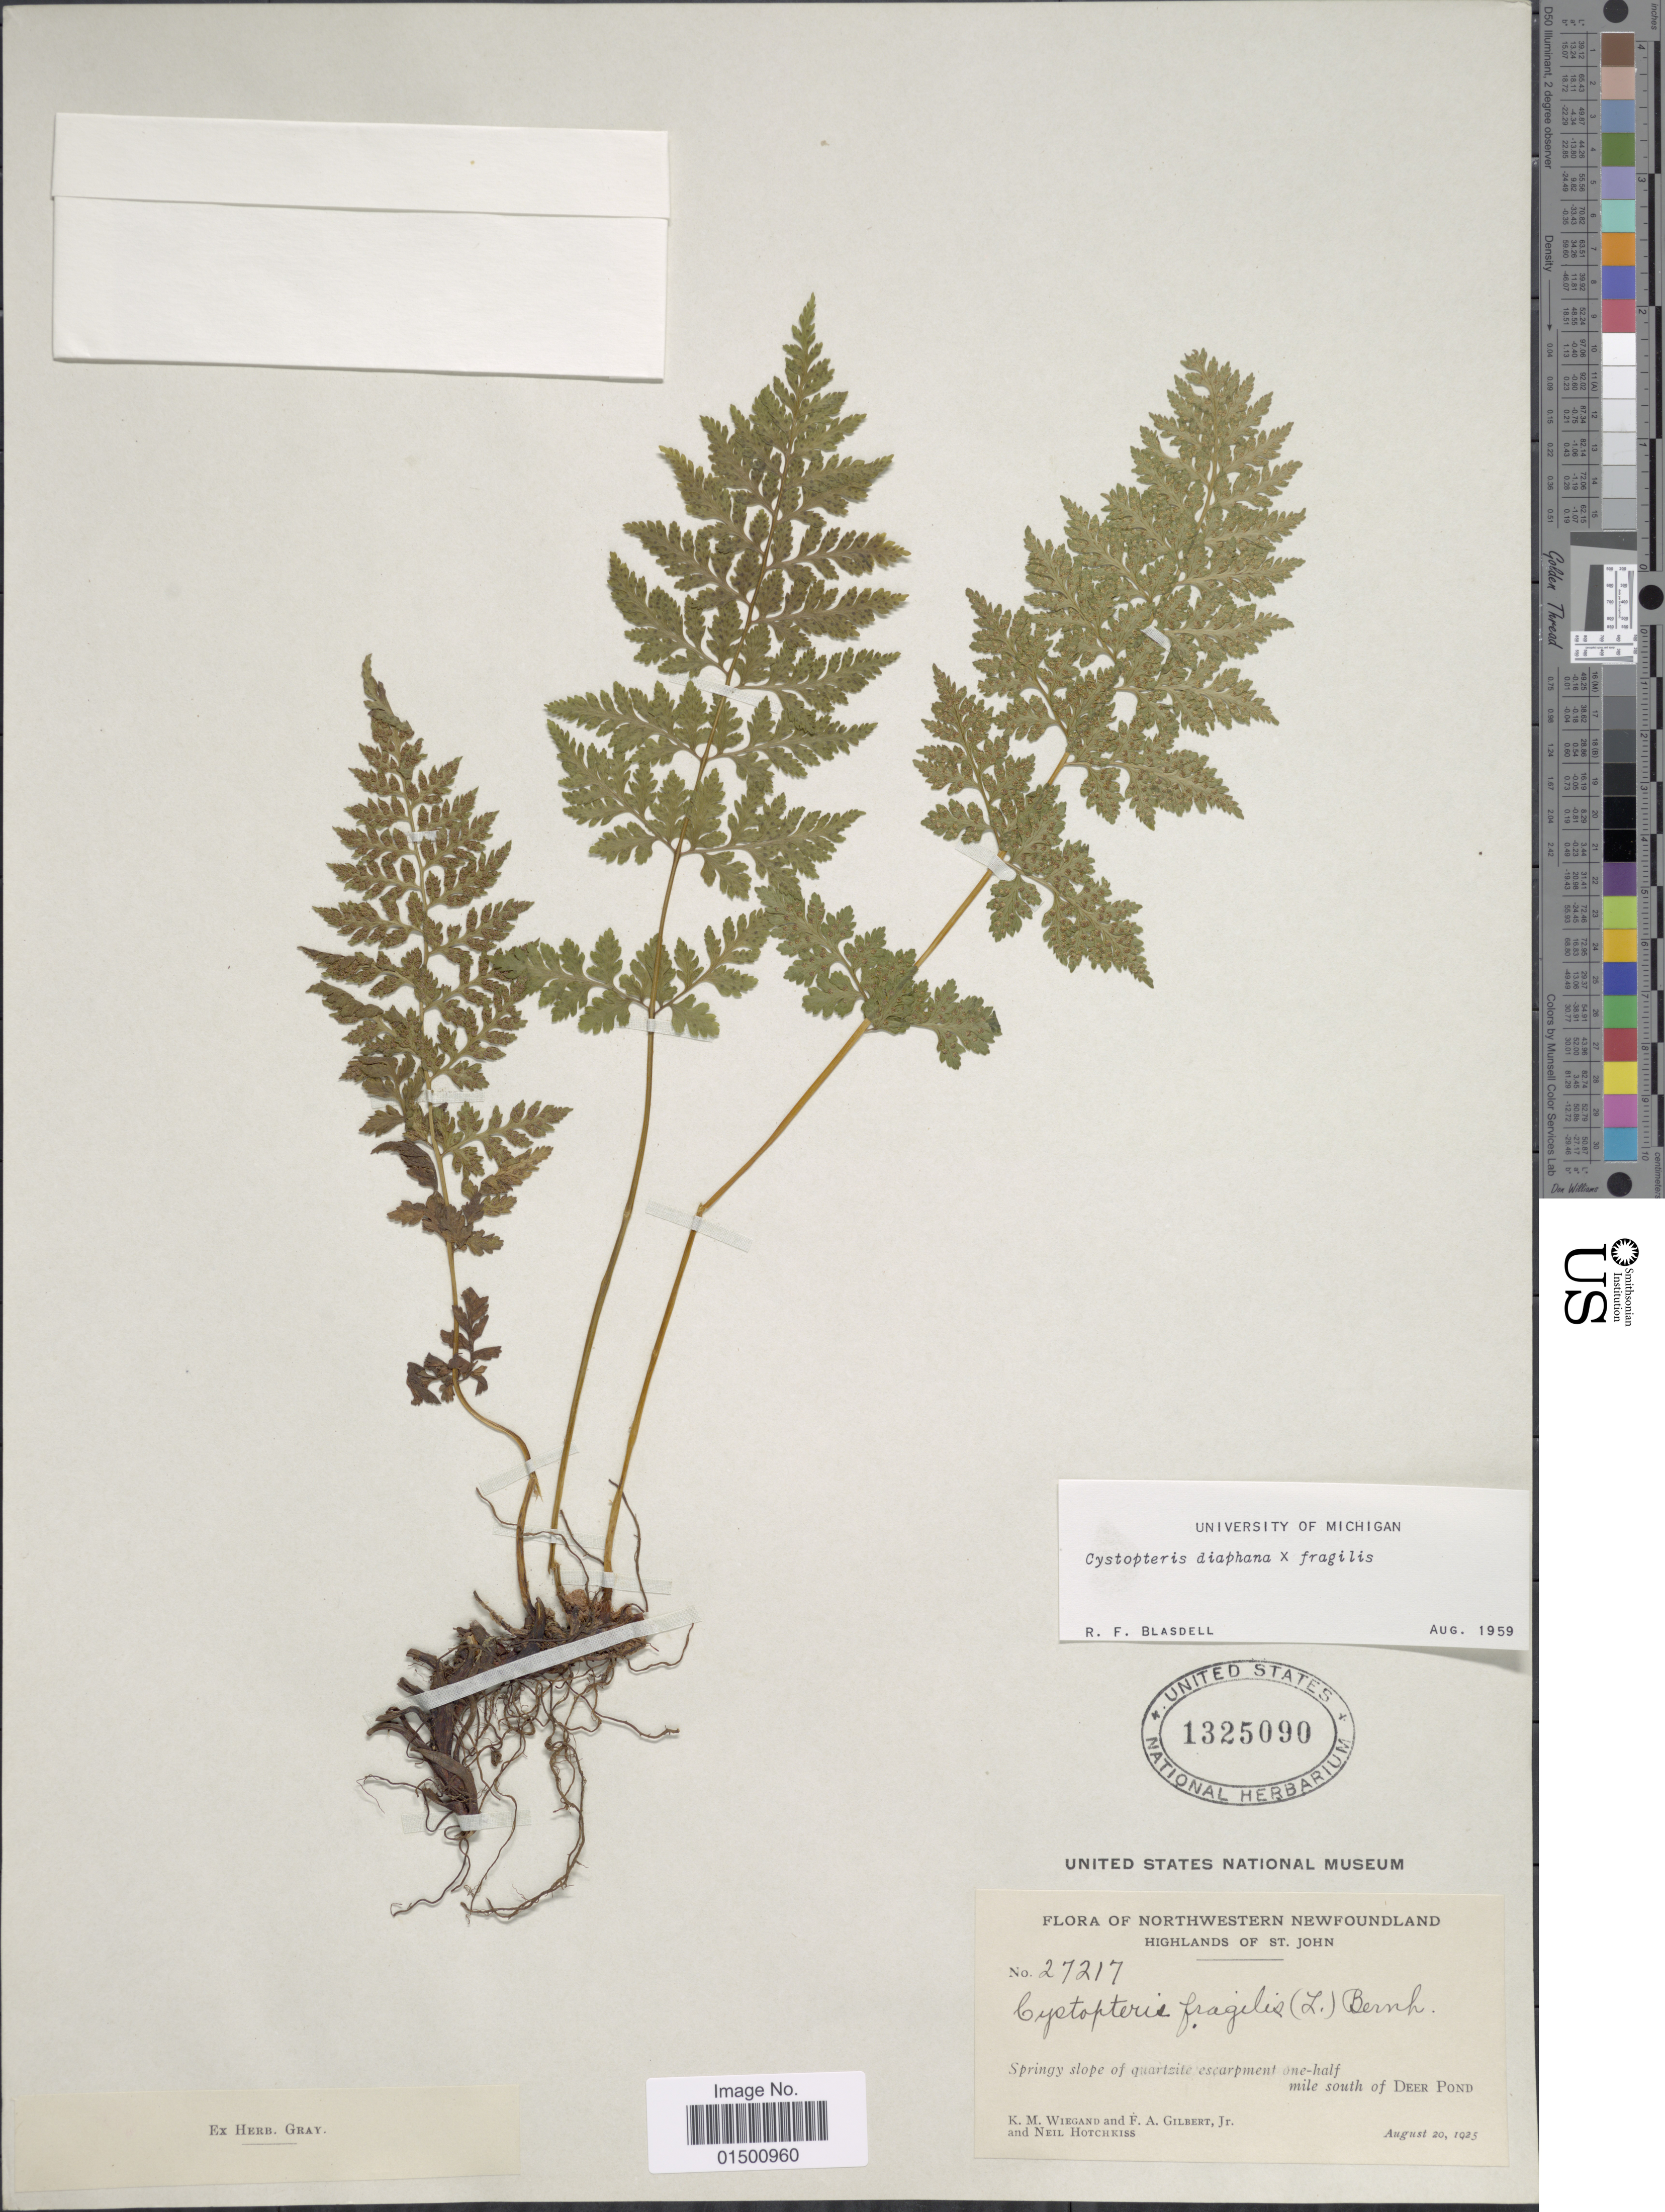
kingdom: Plantae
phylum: Tracheophyta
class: Polypodiopsida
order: Polypodiales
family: Cystopteridaceae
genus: Cystopteris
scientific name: Cystopteris diaphana x C. fragilis (L.) Bernh.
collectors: K. M. Wiegand, F. A. Gilbert & N. Hotchkiss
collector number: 27217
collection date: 1925-08-20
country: Canada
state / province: Newfoundland and Labrador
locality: Northwestern Newfoundland, Highlands of St. John, one-half mile south of Deer Pond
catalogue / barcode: US 1325090